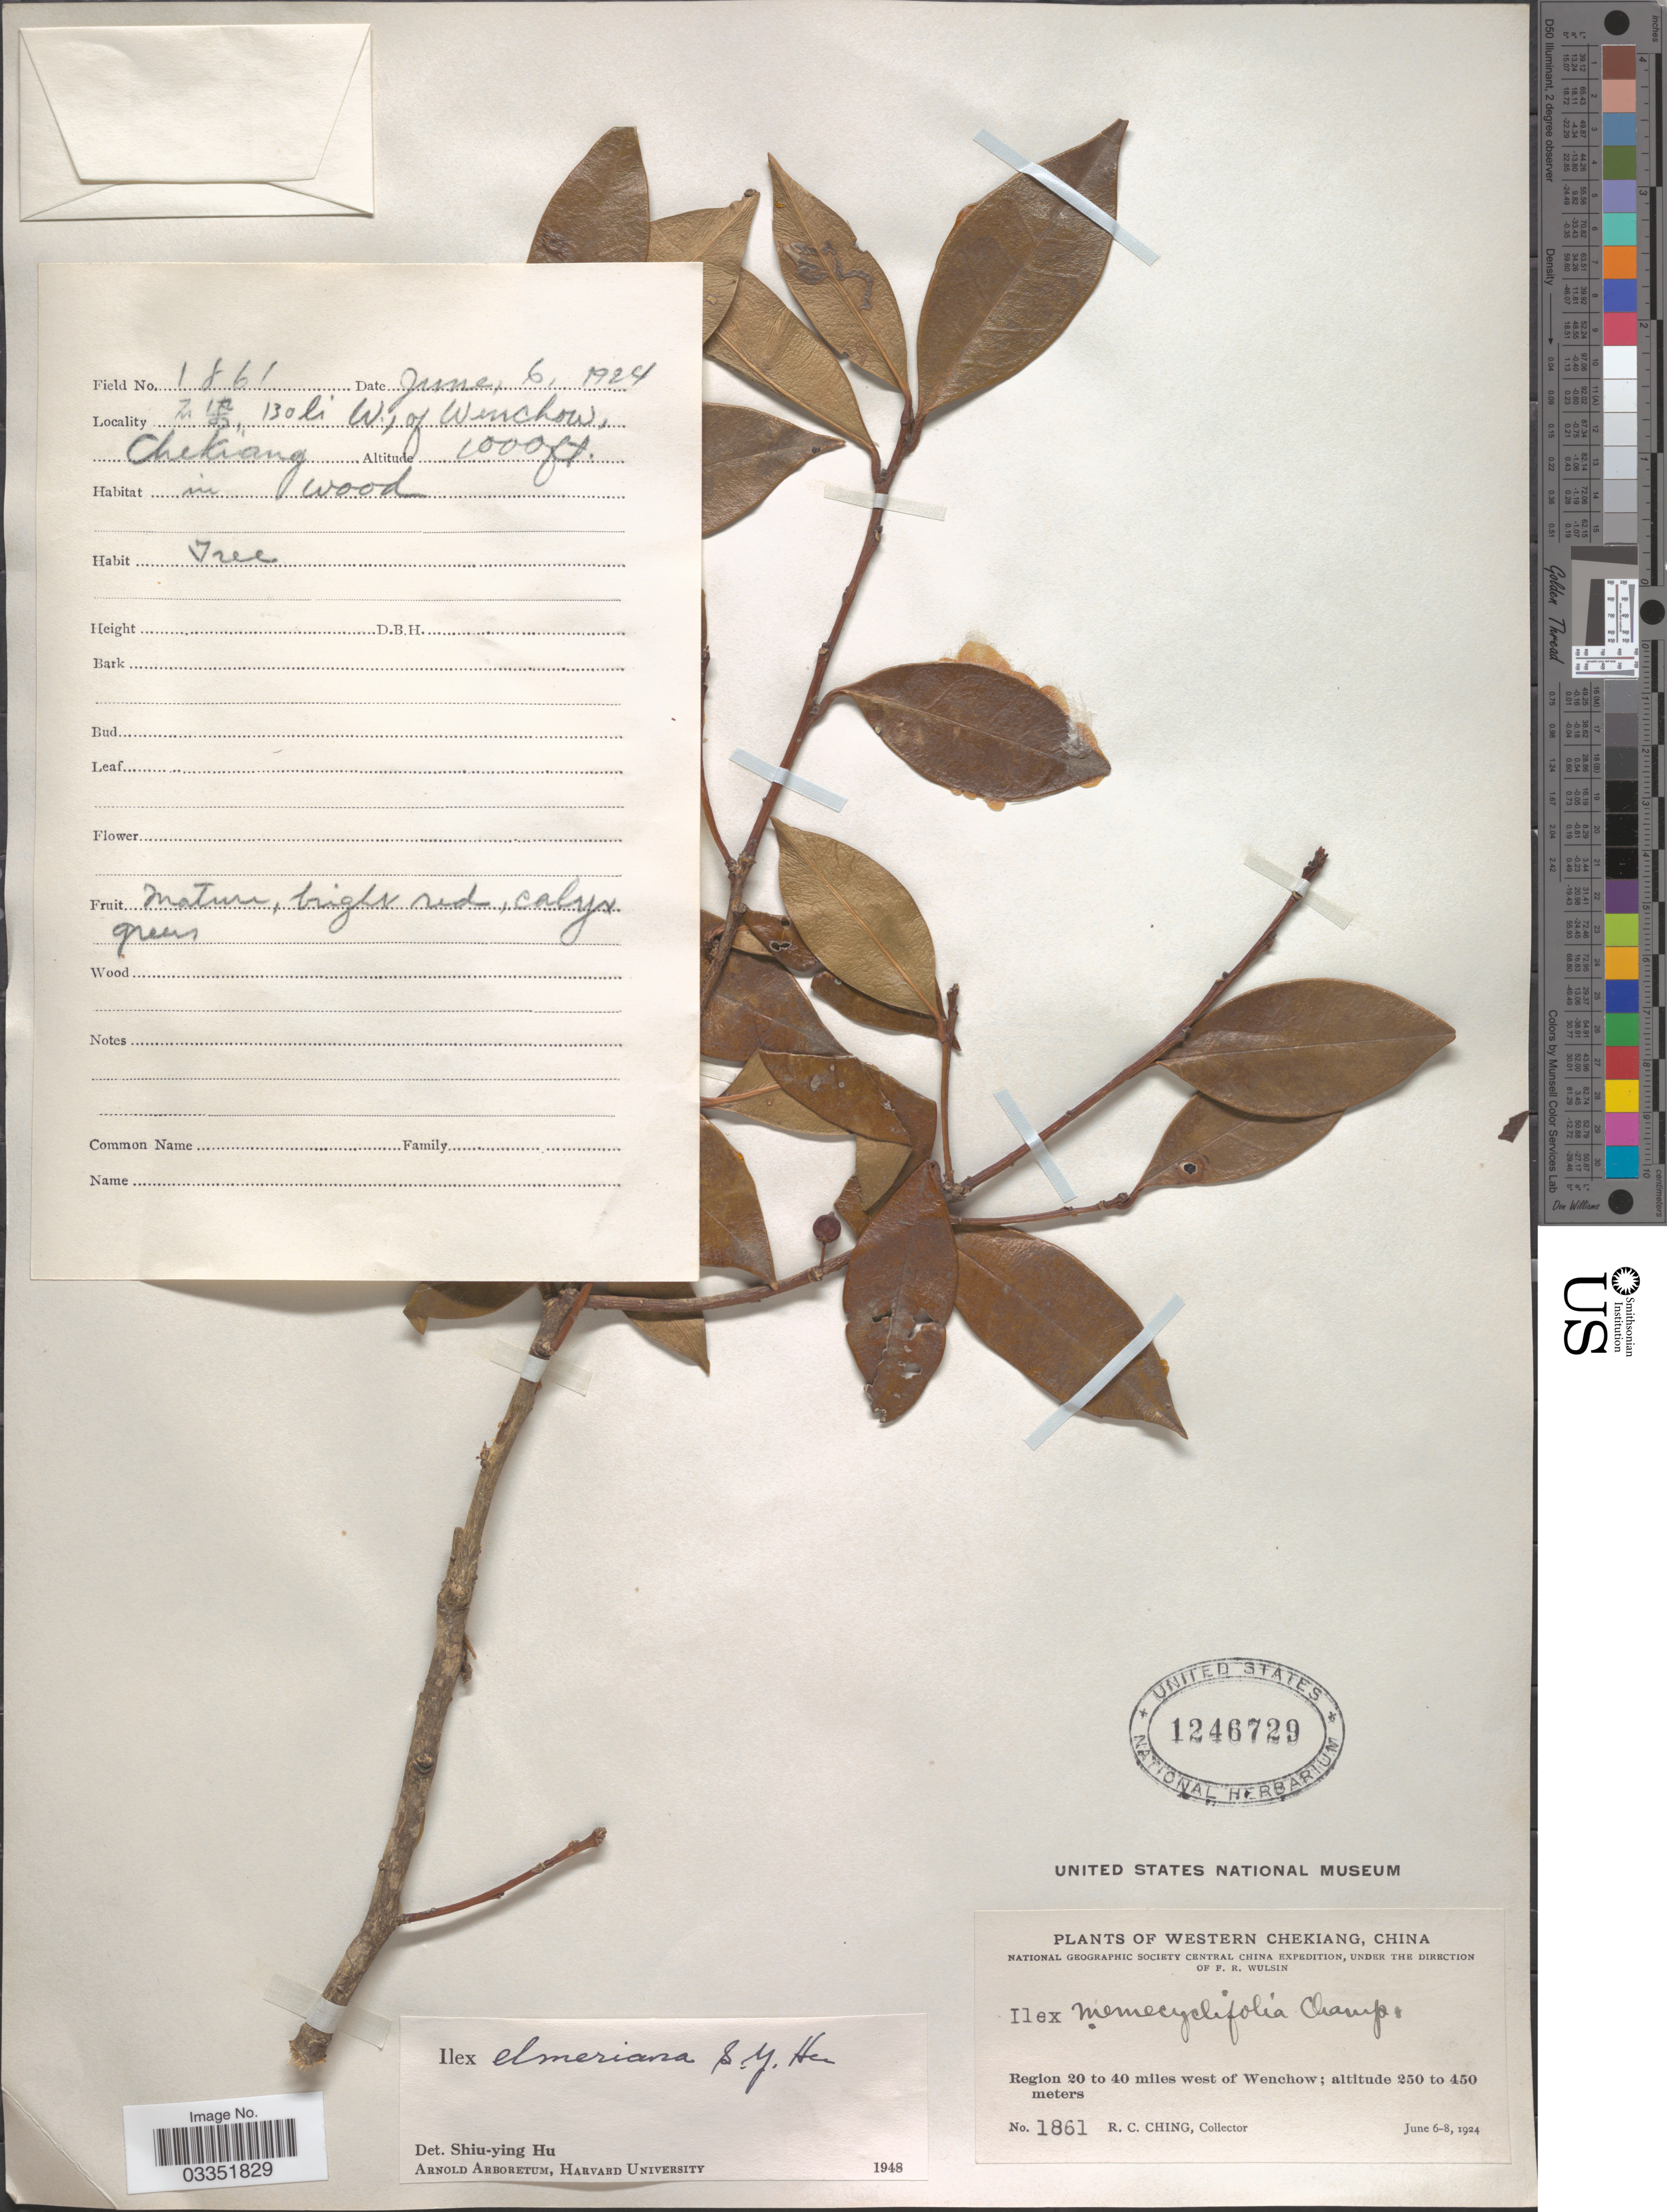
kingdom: Plantae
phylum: Tracheophyta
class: Magnoliopsida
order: Aquifoliales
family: Aquifoliaceae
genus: Ilex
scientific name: Ilex elmerrilliana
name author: S.Y. Hu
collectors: R. C. Ching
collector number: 1861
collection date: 1924-06-06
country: China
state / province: Zhejiang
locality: X, 130 li W. of Wenchow. Western Chekiang. Region 20 to 40 miles west of Wenchow.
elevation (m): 305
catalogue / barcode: US 1246729